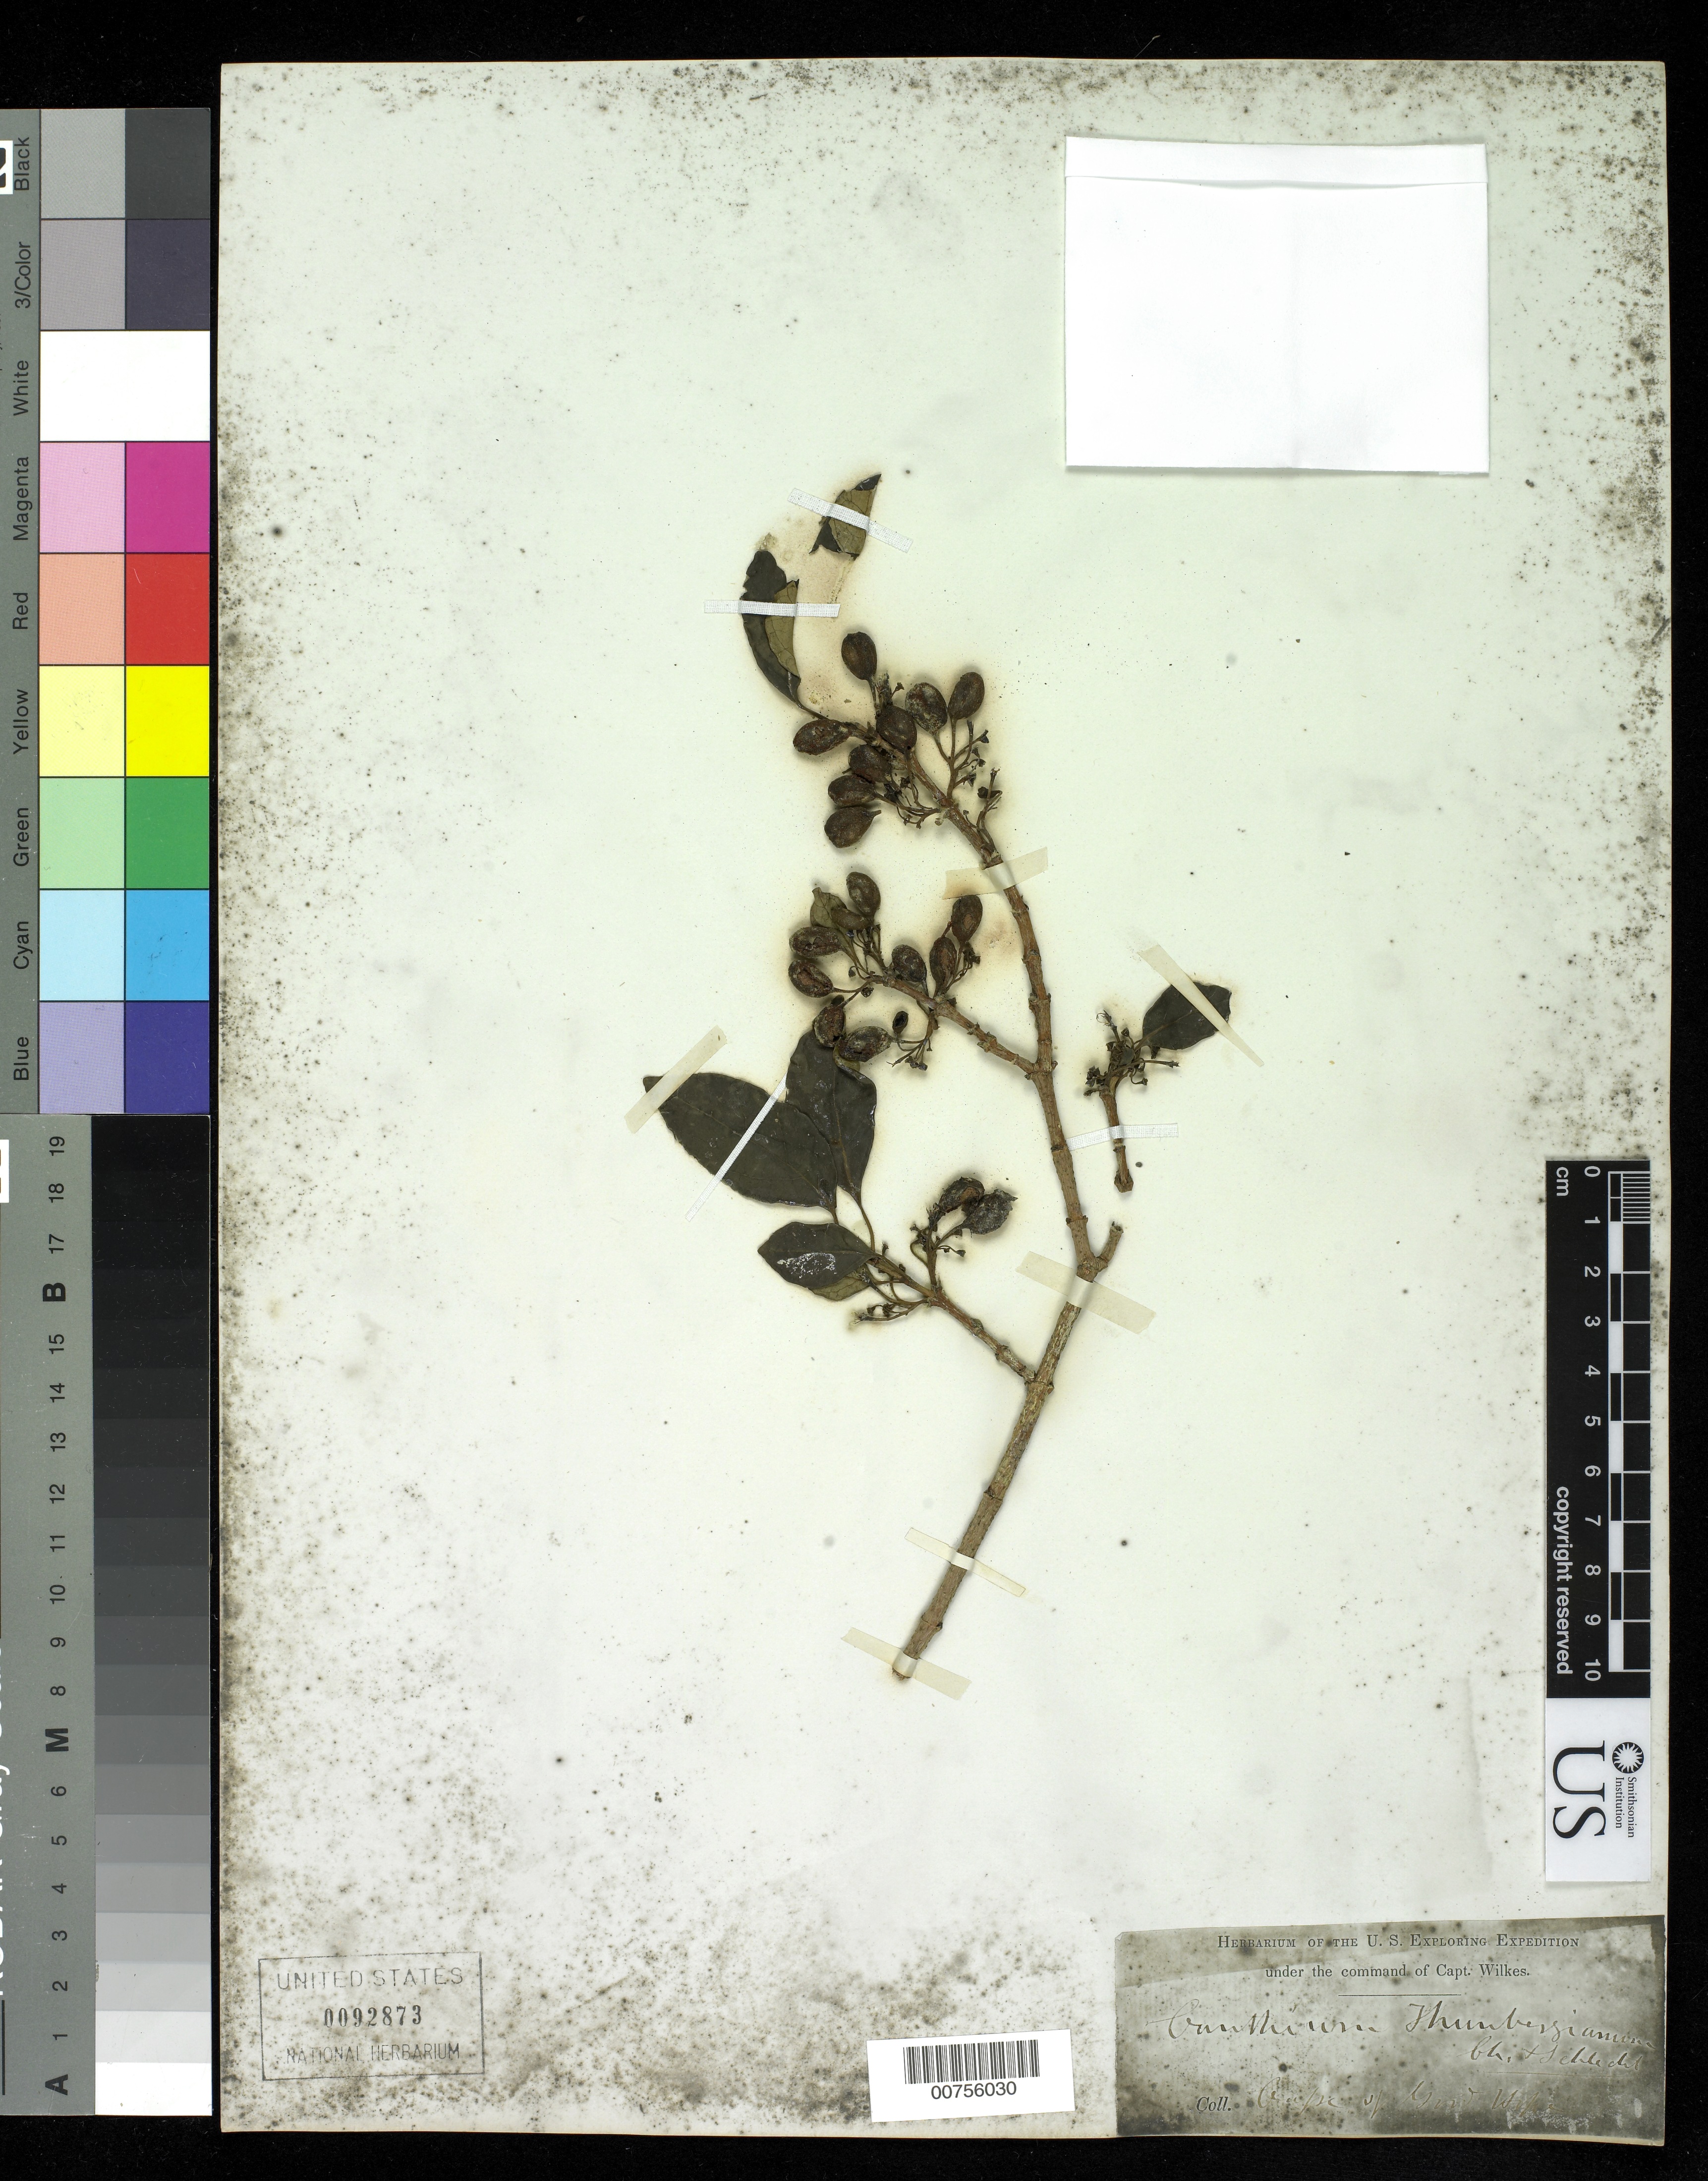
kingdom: Plantae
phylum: Tracheophyta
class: Magnoliopsida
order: Gentianales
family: Rubiaceae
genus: Canthium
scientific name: Canthium thunbergianum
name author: Cham. & Schltdl.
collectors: Wilkes Explor. Exped.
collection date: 1838/1842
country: South Africa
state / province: Western Cape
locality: Cape of Good Hope. Cape Town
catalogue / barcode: US 92873